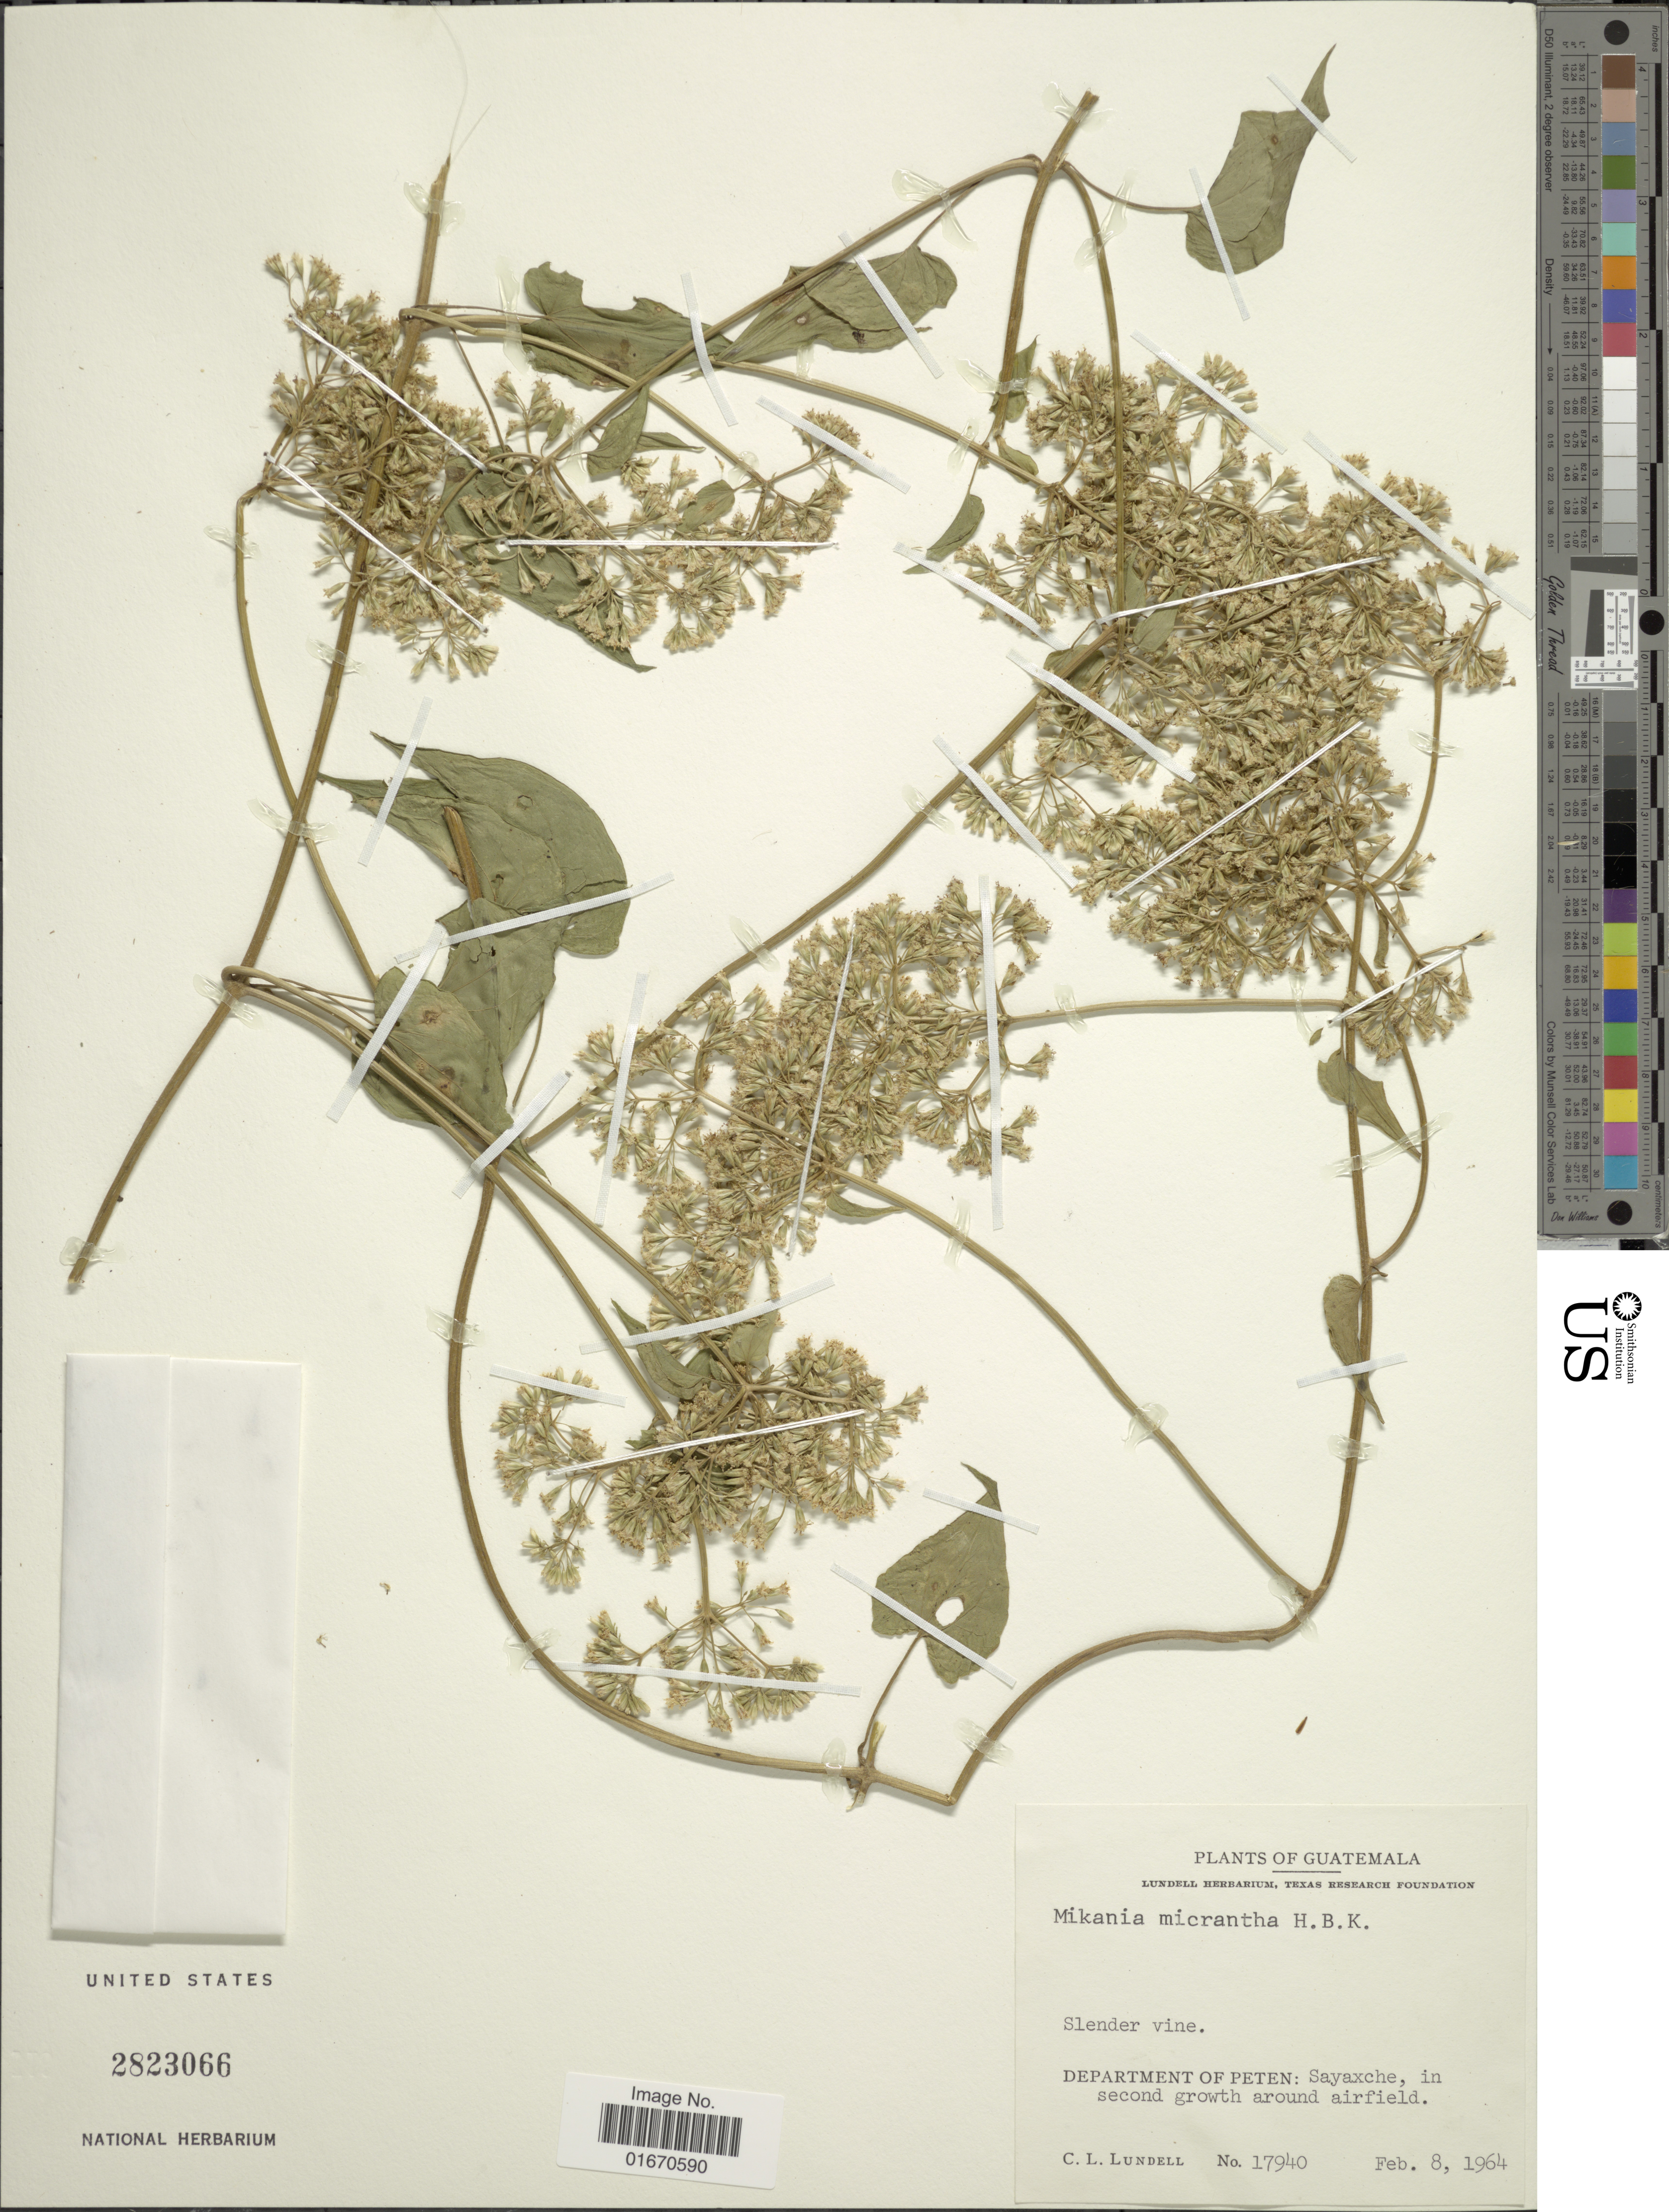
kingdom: Plantae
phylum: Tracheophyta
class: Magnoliopsida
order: Asterales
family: Asteraceae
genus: Mikania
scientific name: Mikania micrantha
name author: Kunth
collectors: C. L. Lundell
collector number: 17940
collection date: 1964-02-08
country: Guatemala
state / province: El Petén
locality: Department of Peten, Sayaxche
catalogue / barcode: US 2823066